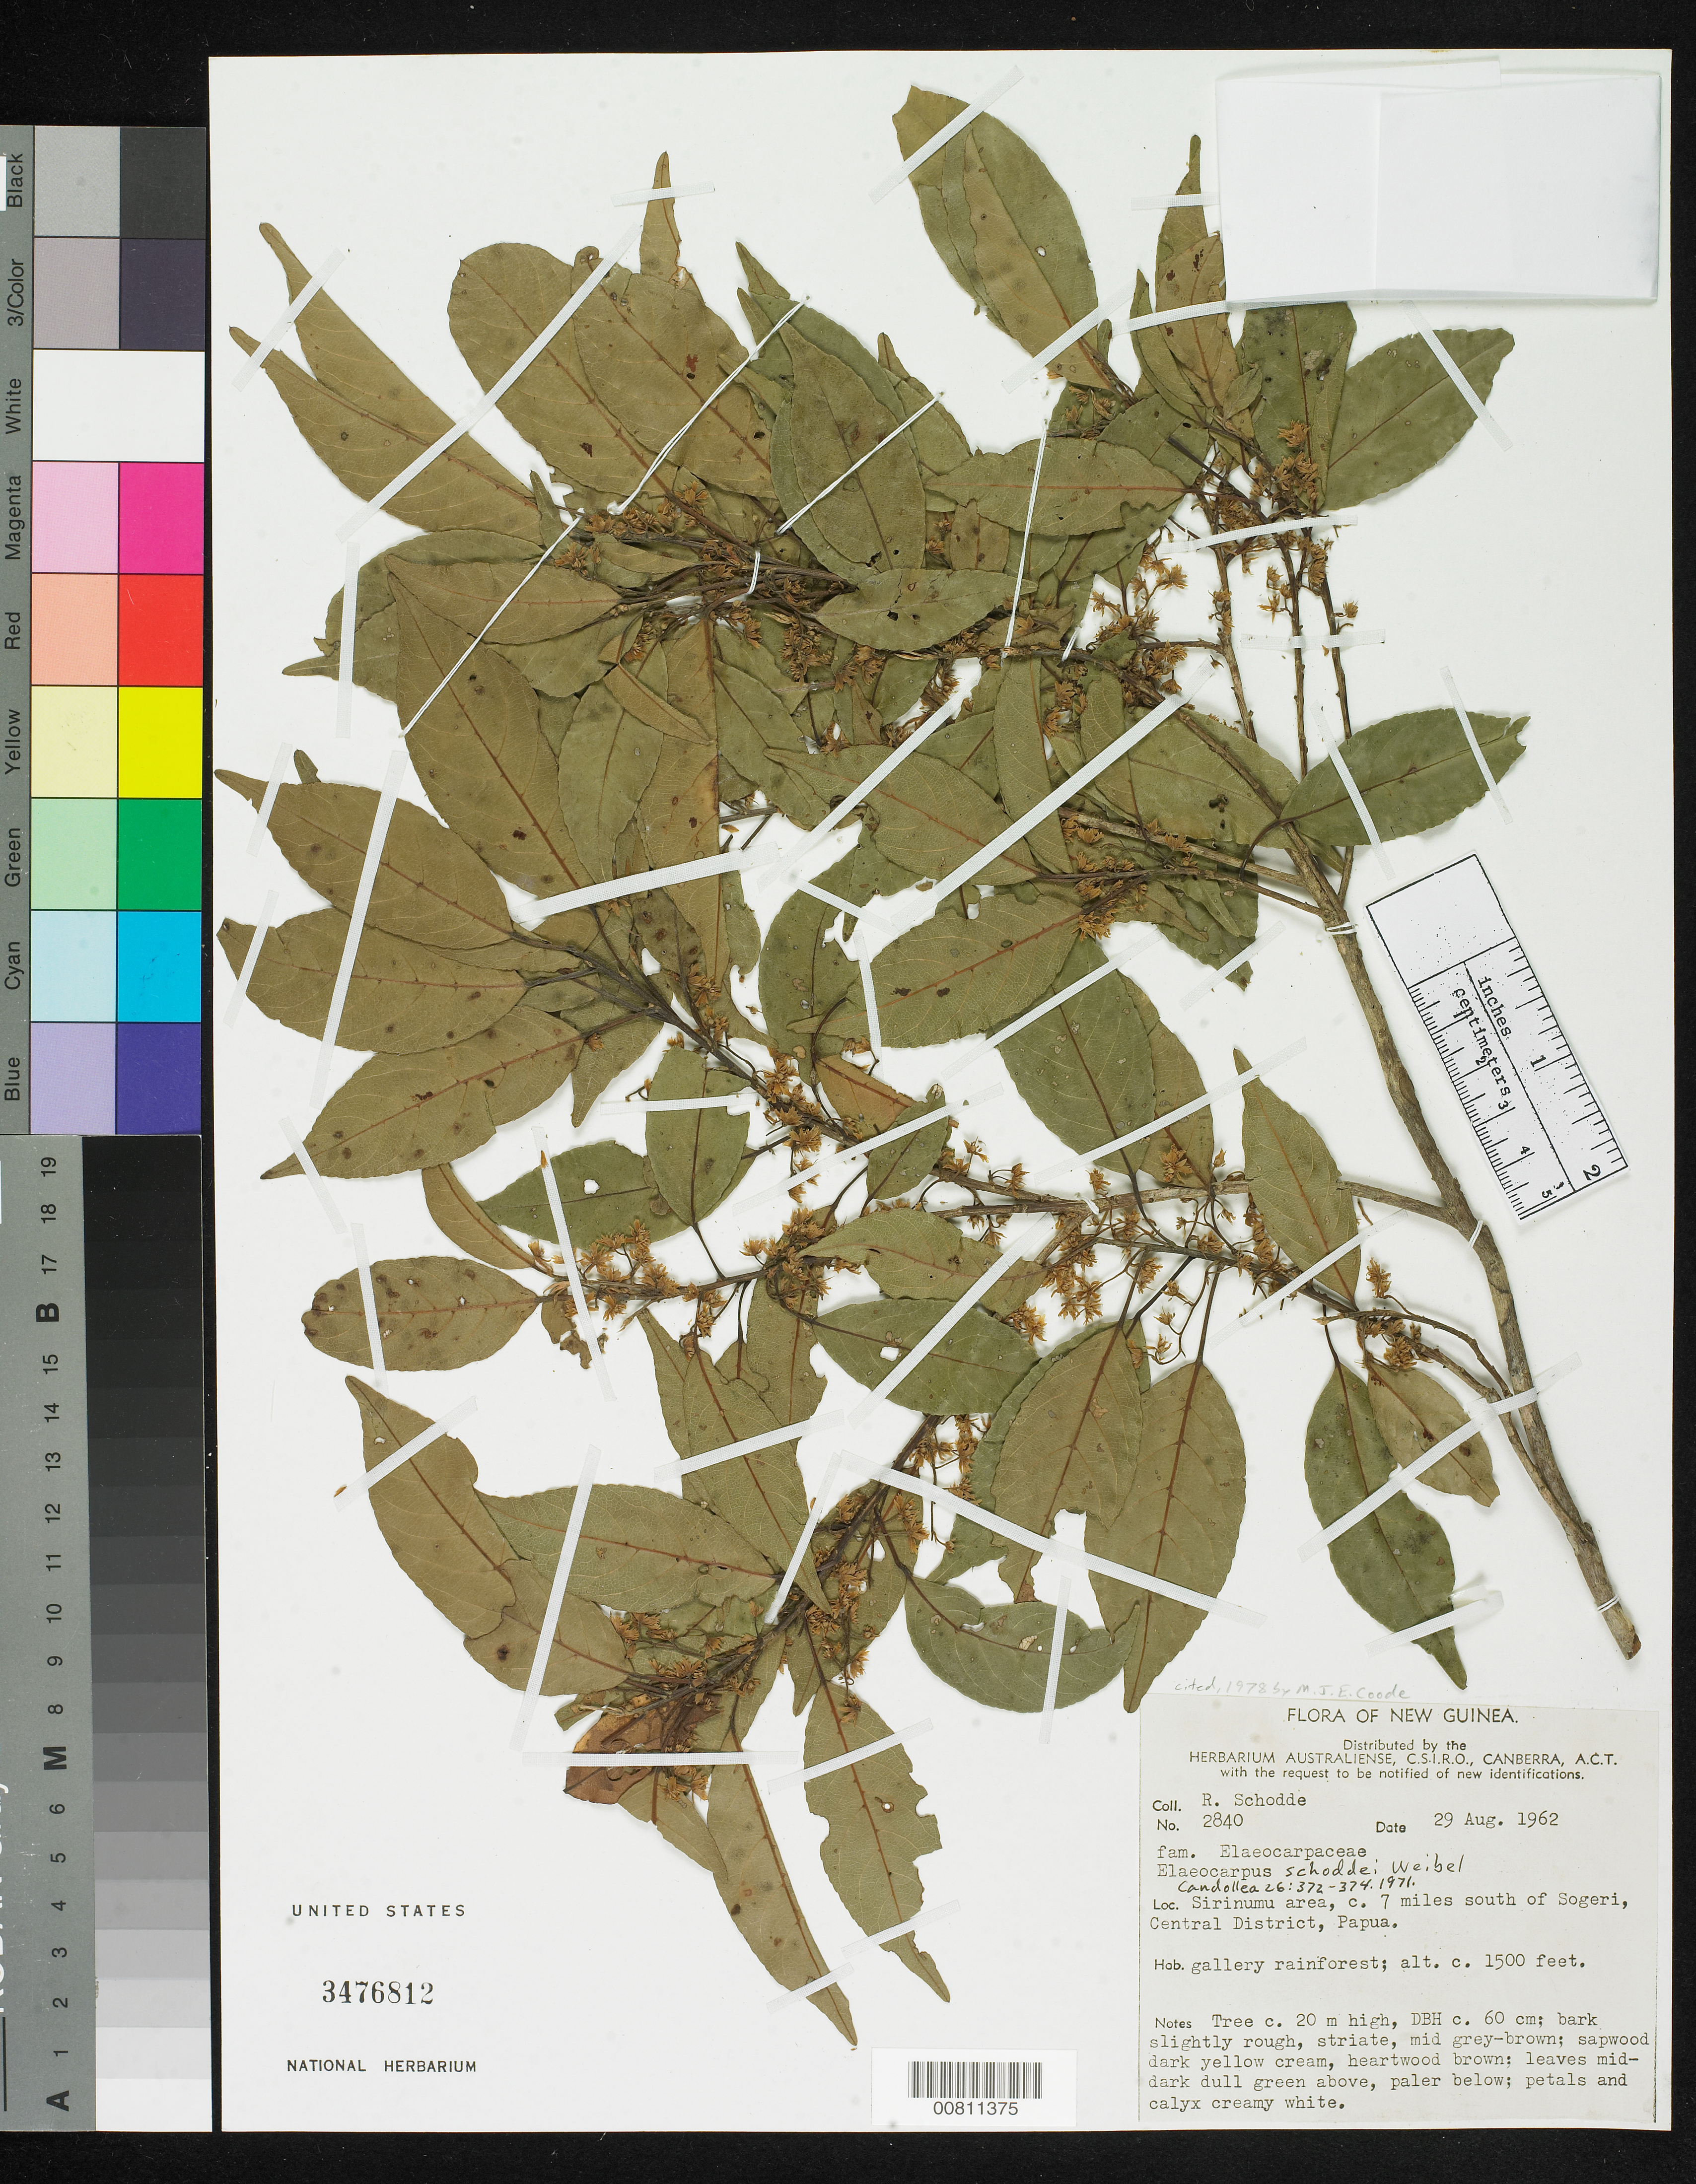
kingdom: Plantae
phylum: Tracheophyta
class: Magnoliopsida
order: Oxalidales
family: Elaeocarpaceae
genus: Elaeocarpus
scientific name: Elaeocarpus schoddei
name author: Weibel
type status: Isotype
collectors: R. Schodde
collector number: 2840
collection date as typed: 29 Aug 1962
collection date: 1962-08-29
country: Papua New Guinea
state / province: Central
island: New Guinea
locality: Sirinumu area, c. 7 miles south of Sogeri, Central District, Papua.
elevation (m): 457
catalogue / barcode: US 3476812